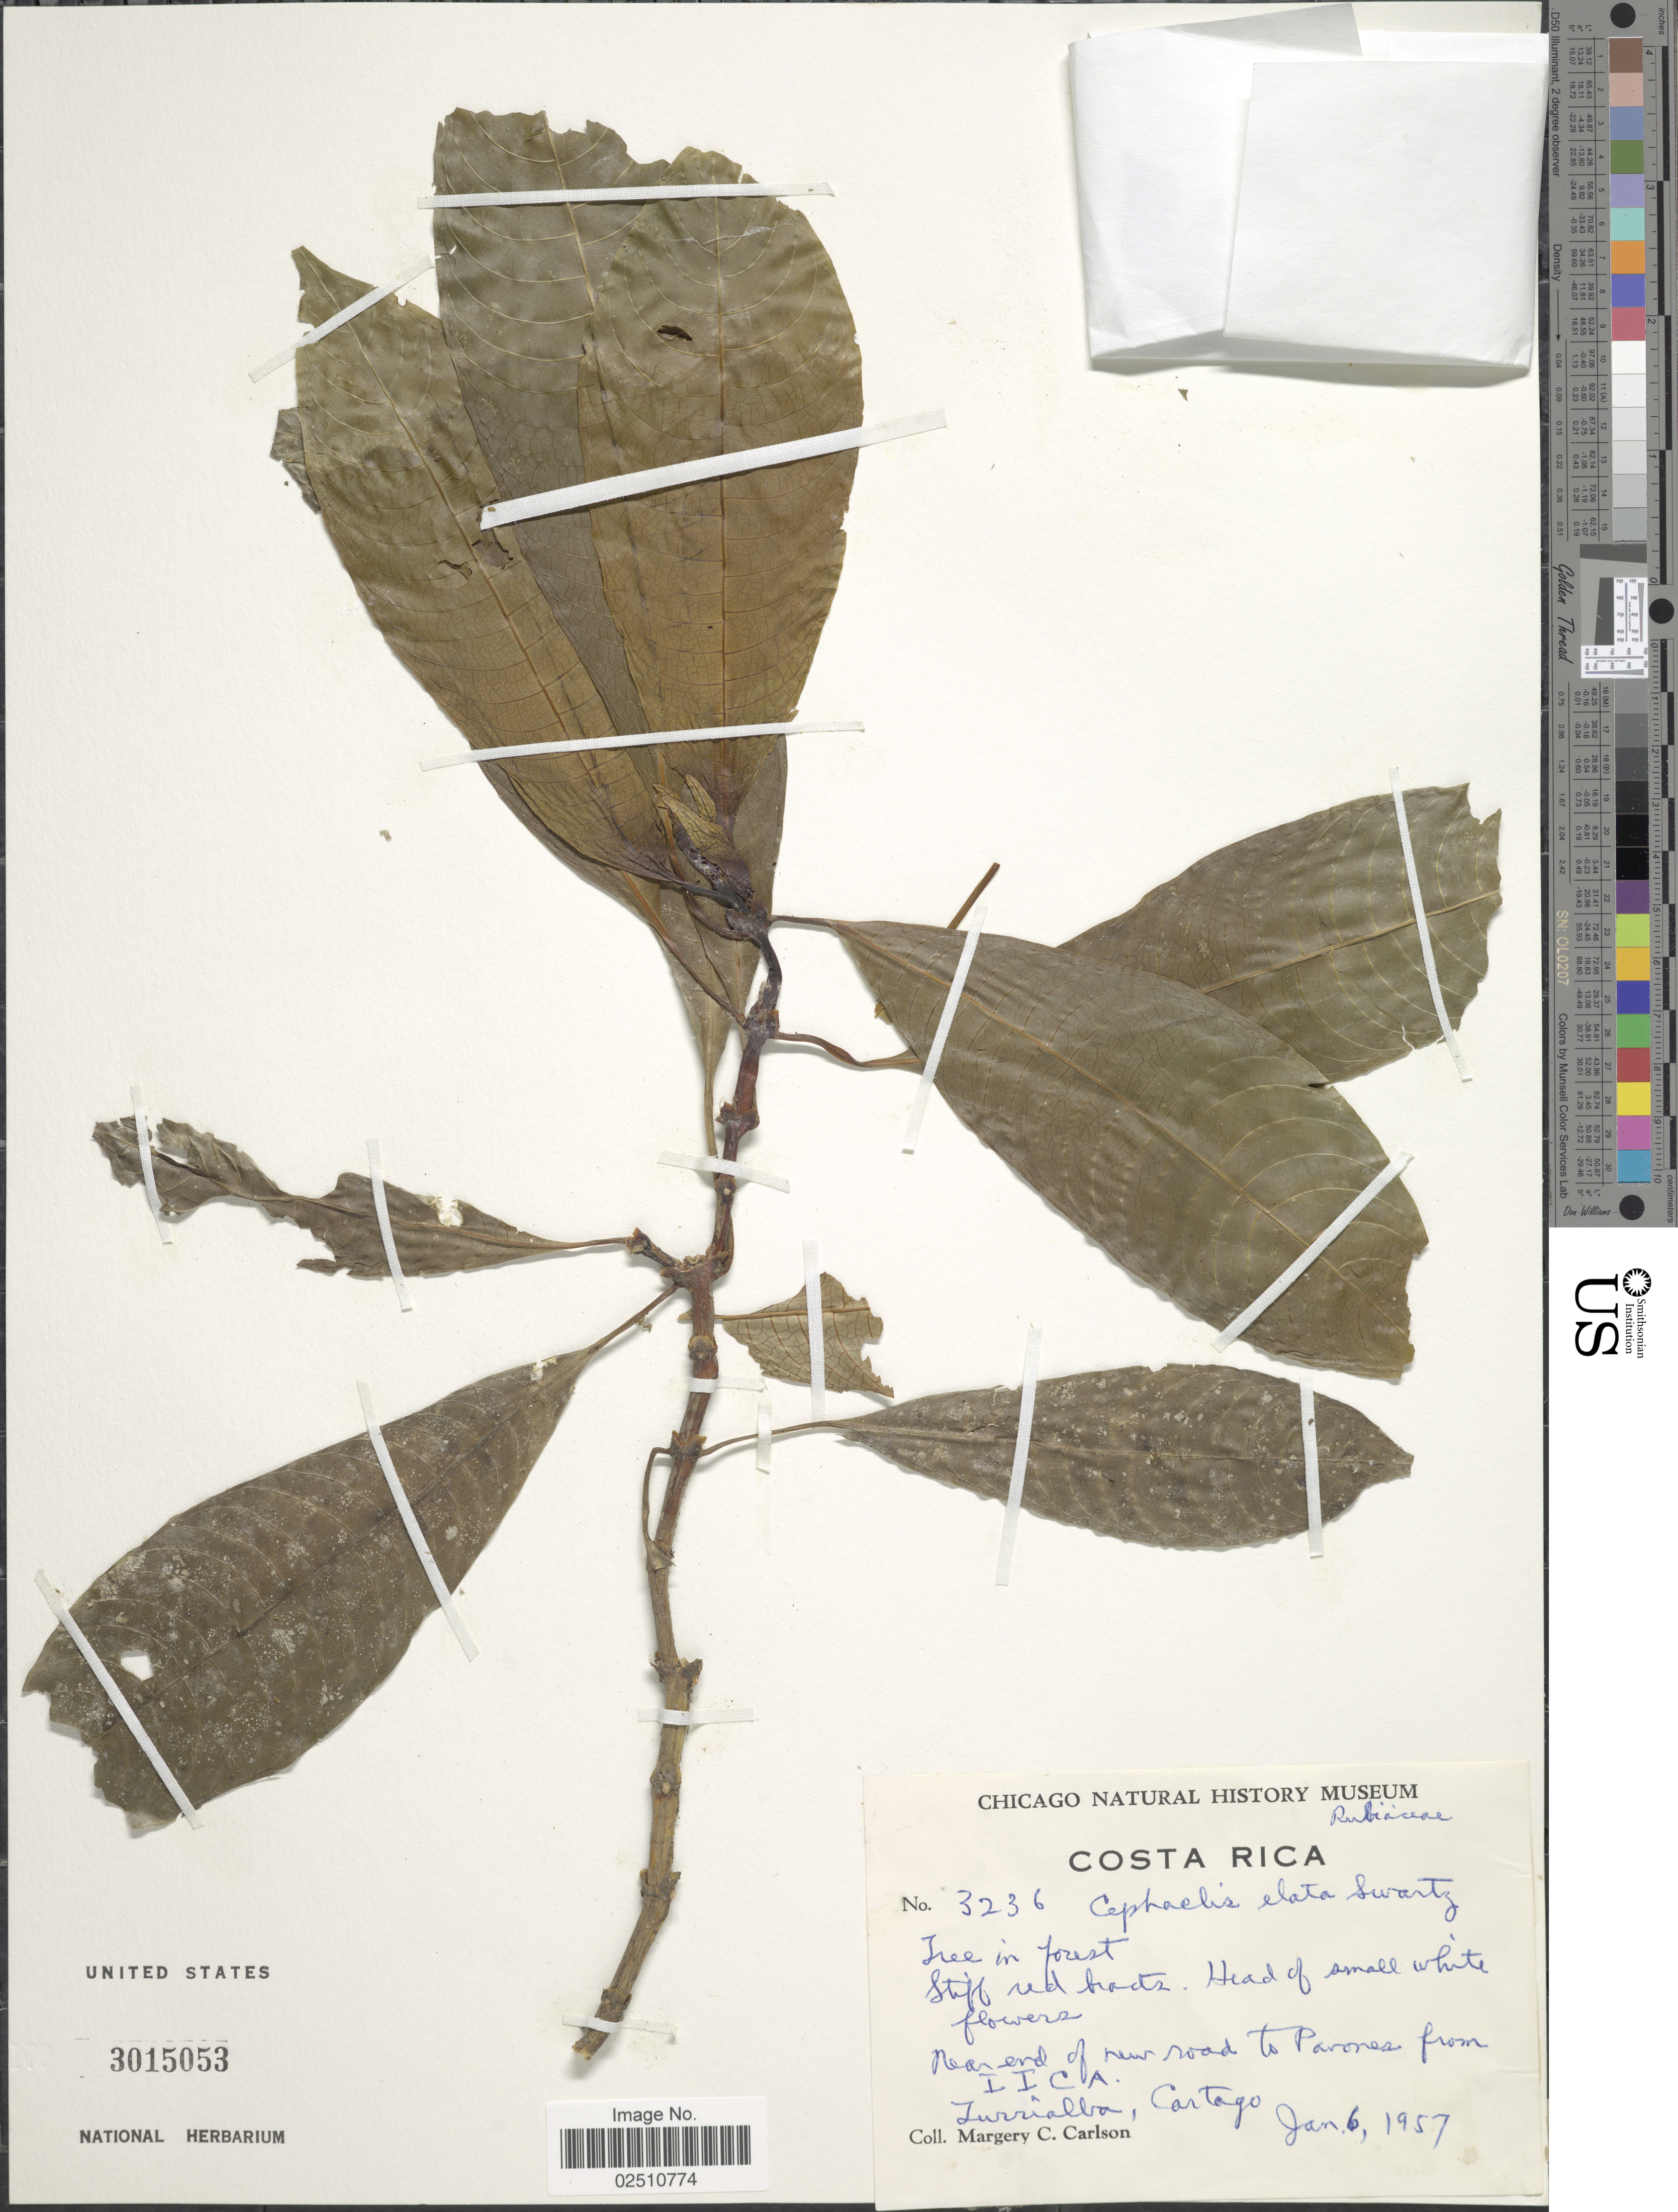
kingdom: Plantae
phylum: Tracheophyta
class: Magnoliopsida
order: Gentianales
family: Rubiaceae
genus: Psychotria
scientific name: Psychotria elata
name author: (Sw.) Hammel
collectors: M. C. Carlson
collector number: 3236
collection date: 1957-01-06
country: Costa Rica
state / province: Cartago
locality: Near end of new road to Parones from IICA, Turrialba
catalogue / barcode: US 3015053